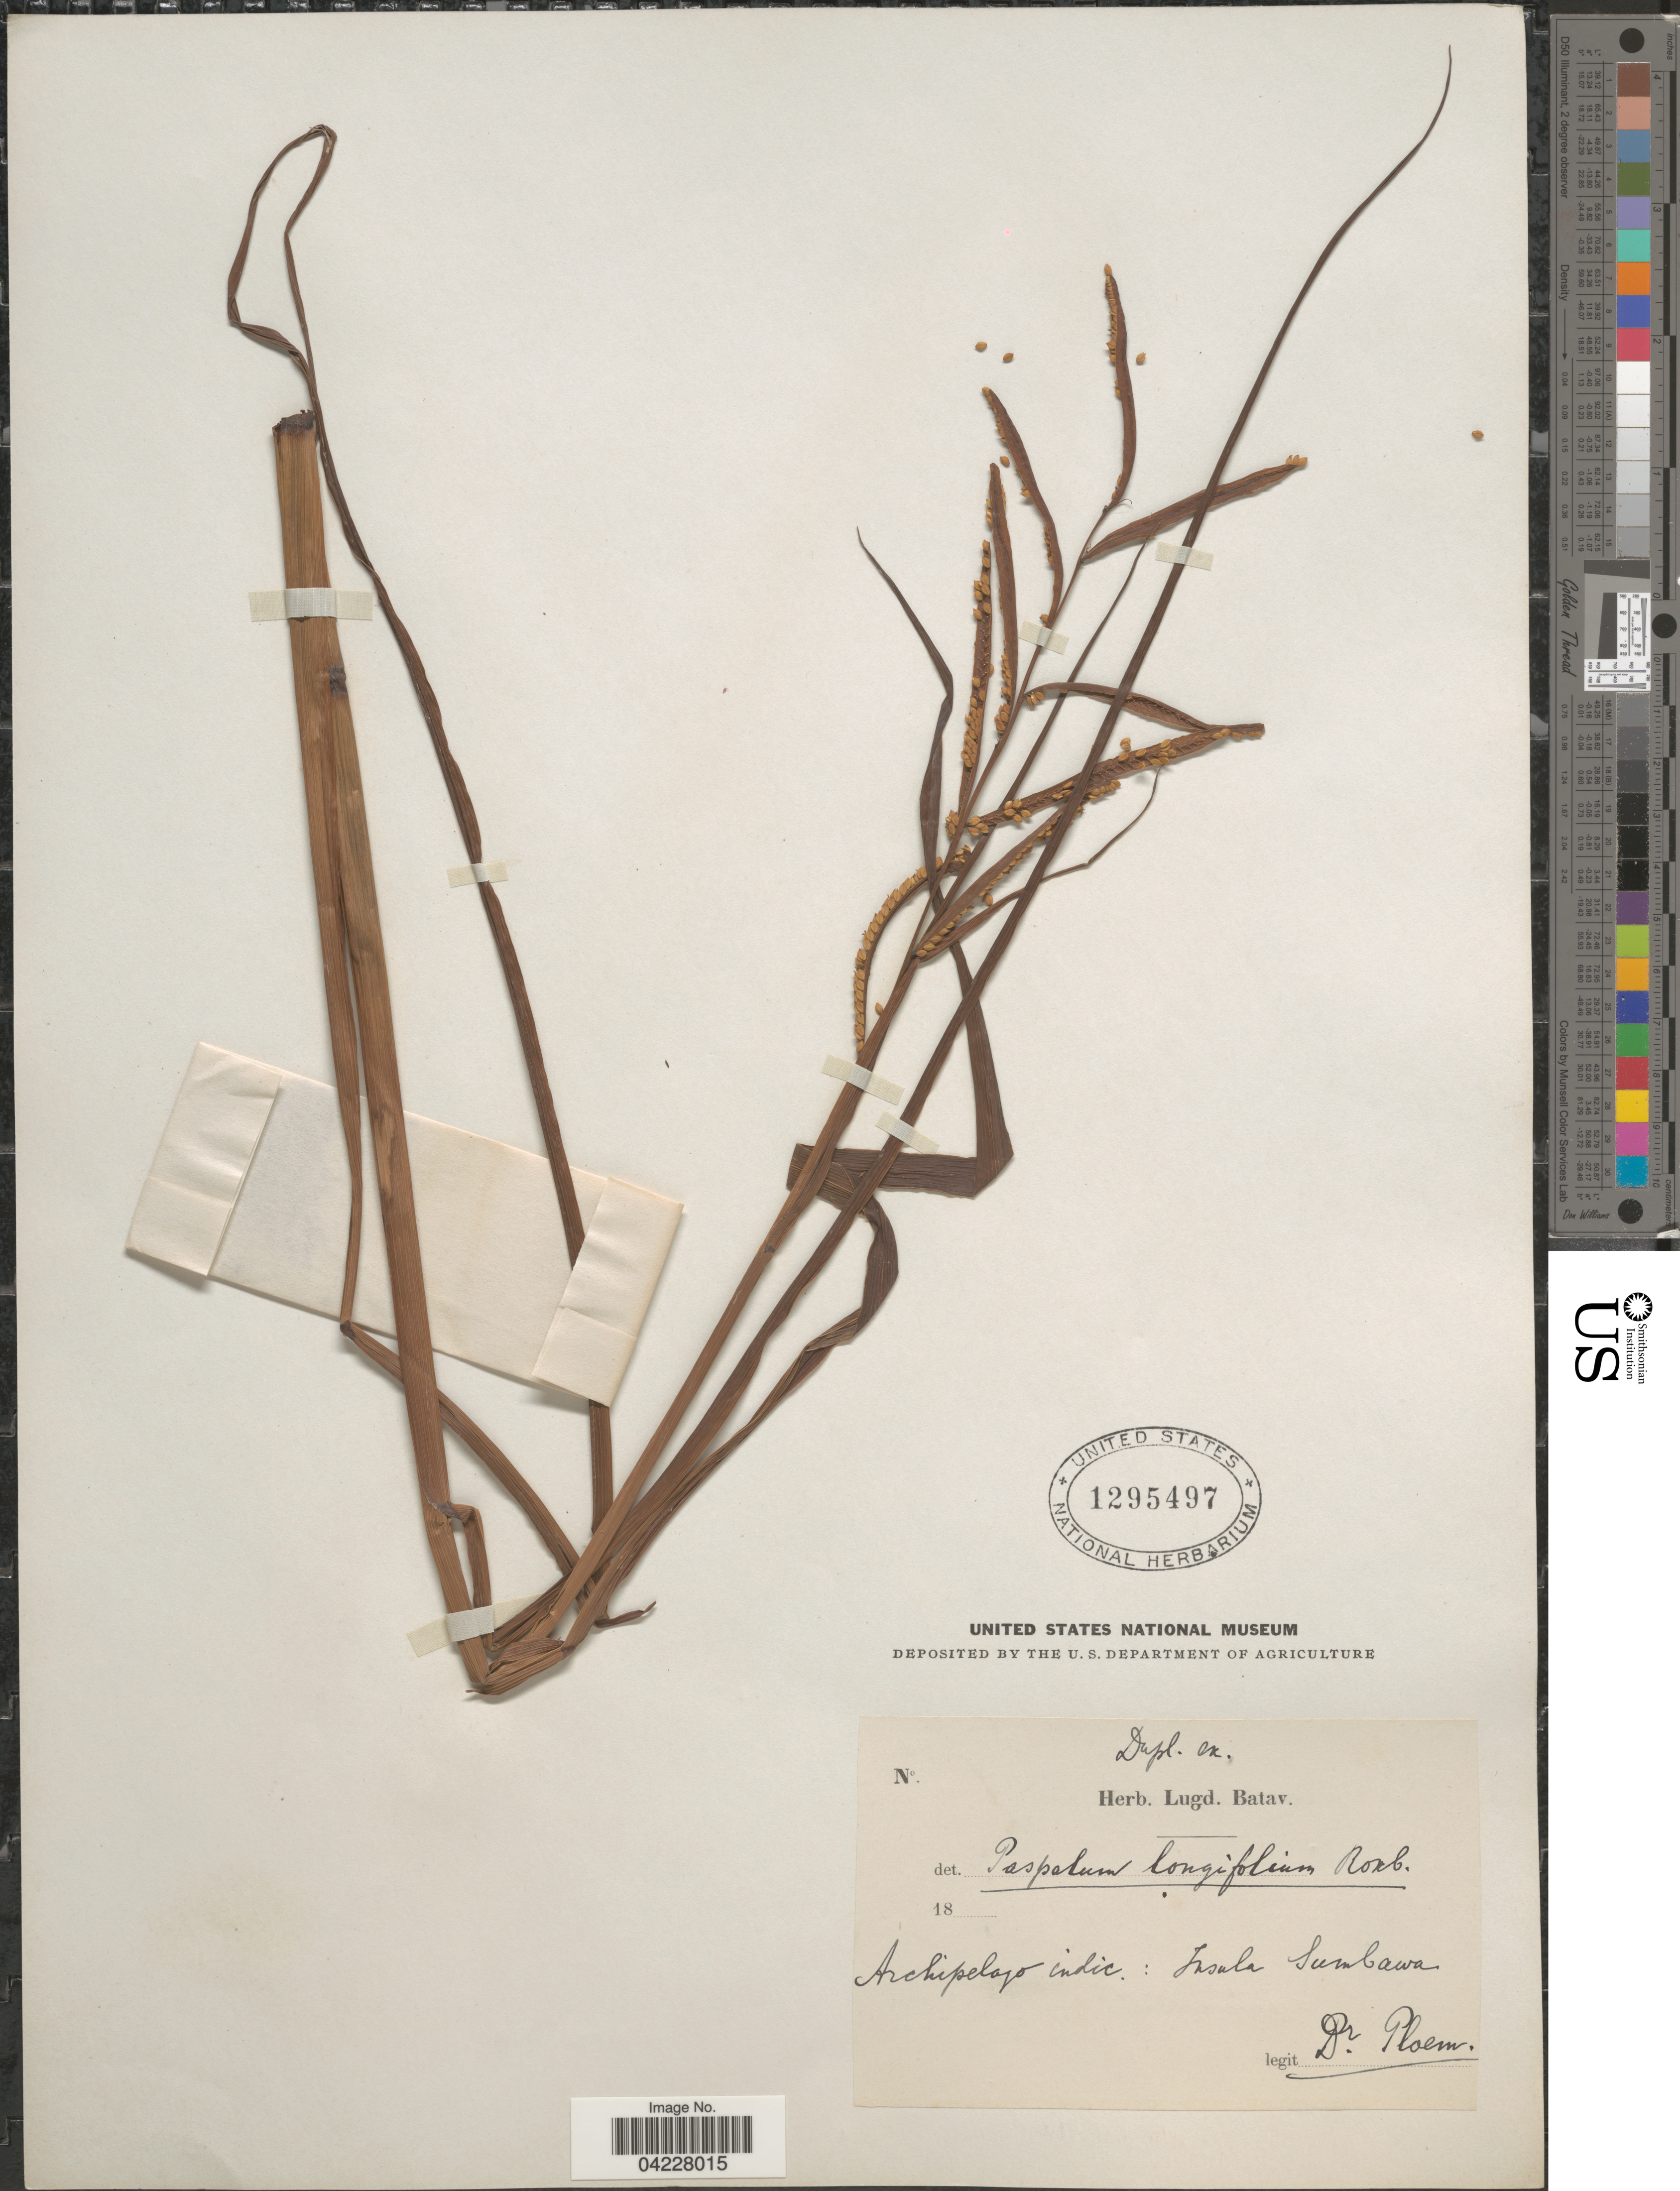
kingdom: Plantae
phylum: Tracheophyta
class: Liliopsida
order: Poales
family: Poaceae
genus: Paspalum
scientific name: Paspalum longifolium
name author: Roxb.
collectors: -. Ploem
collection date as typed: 18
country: Indonesia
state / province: Nusa Tenggara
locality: Archipelago indic. : Insula Sumbawa.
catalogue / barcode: US 1295497